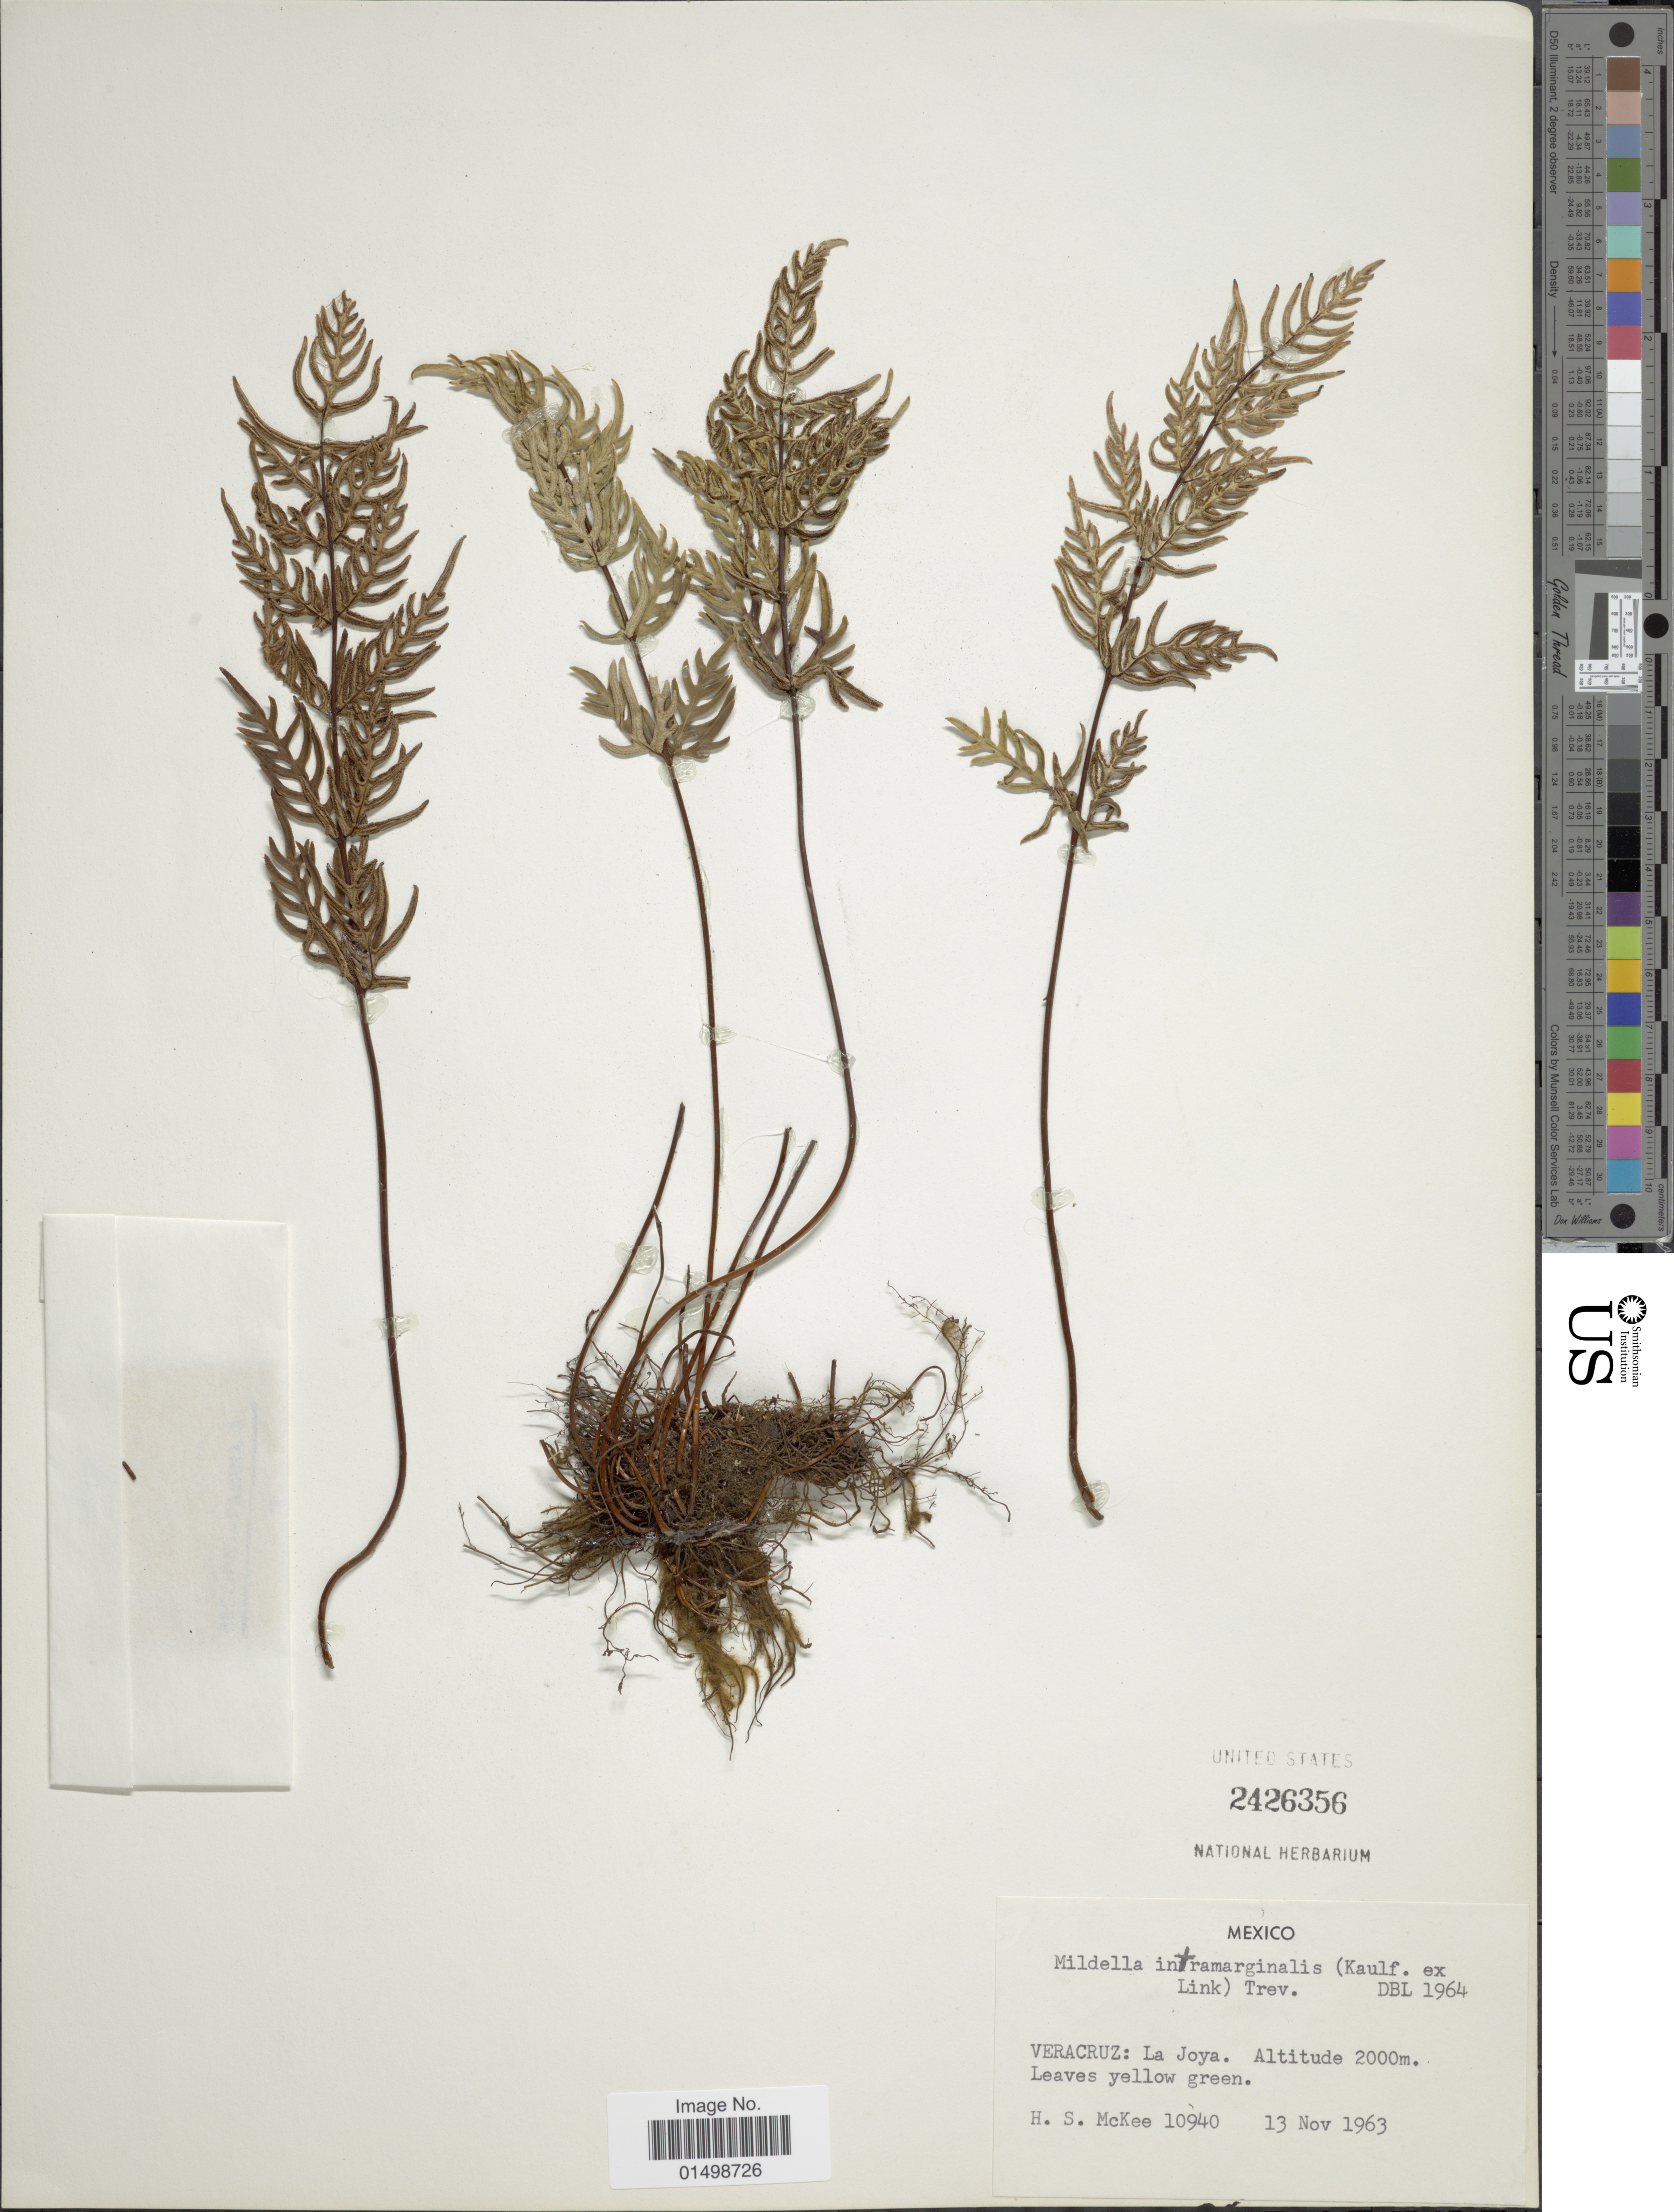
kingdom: Plantae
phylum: Tracheophyta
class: Polypodiopsida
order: Polypodiales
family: Pteridaceae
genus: Cheilanthes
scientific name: Cheilanthes intramarginalis var. intramarginalis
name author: (Kaulf.) Hook.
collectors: H. S. McKee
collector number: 10940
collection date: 1963-11-13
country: Mexico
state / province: Veracruz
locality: La Joya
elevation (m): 2000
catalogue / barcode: US 2426356